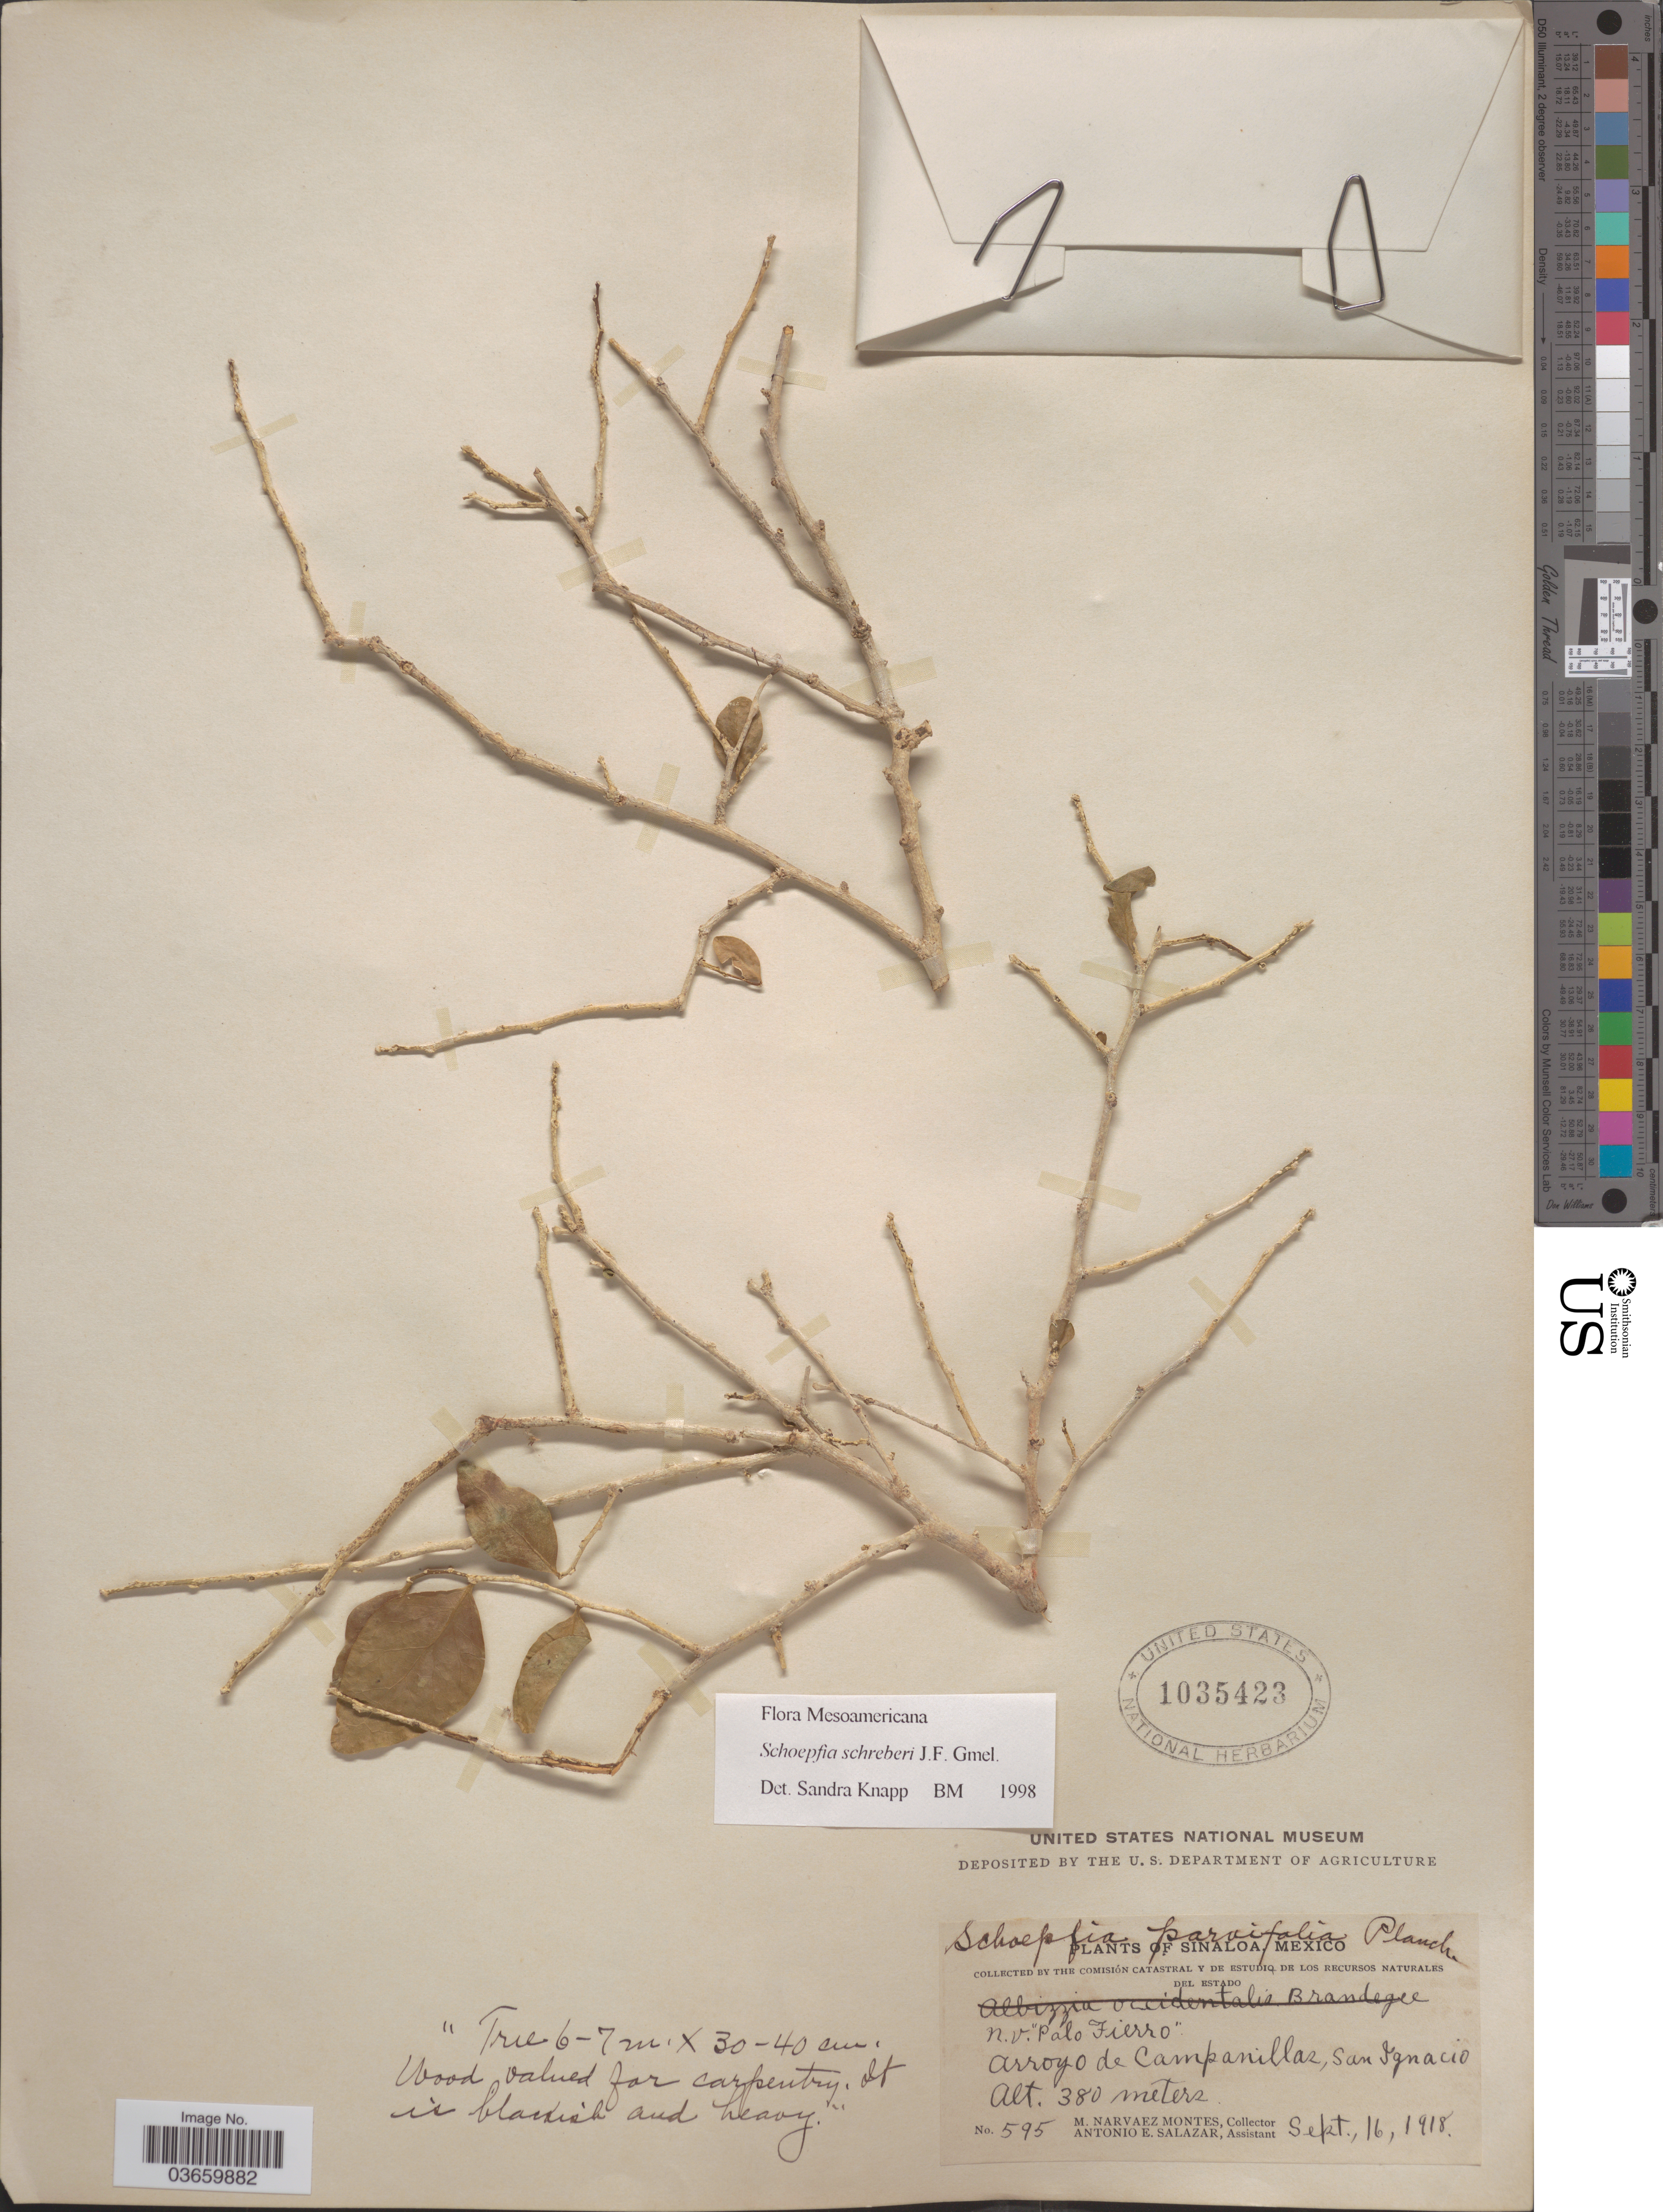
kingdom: Plantae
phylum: Tracheophyta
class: Magnoliopsida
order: Santalales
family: Schoepfiaceae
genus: Schoepfia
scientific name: Schoepfia schreberi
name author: J.F. Gmel.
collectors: M. Narvaez-Montes & A. E. Salazar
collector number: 595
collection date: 1918-09-16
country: Mexico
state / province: Sinaloa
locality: Arroyo de Campanillas, San Ignacio.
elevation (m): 380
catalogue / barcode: US 1035423